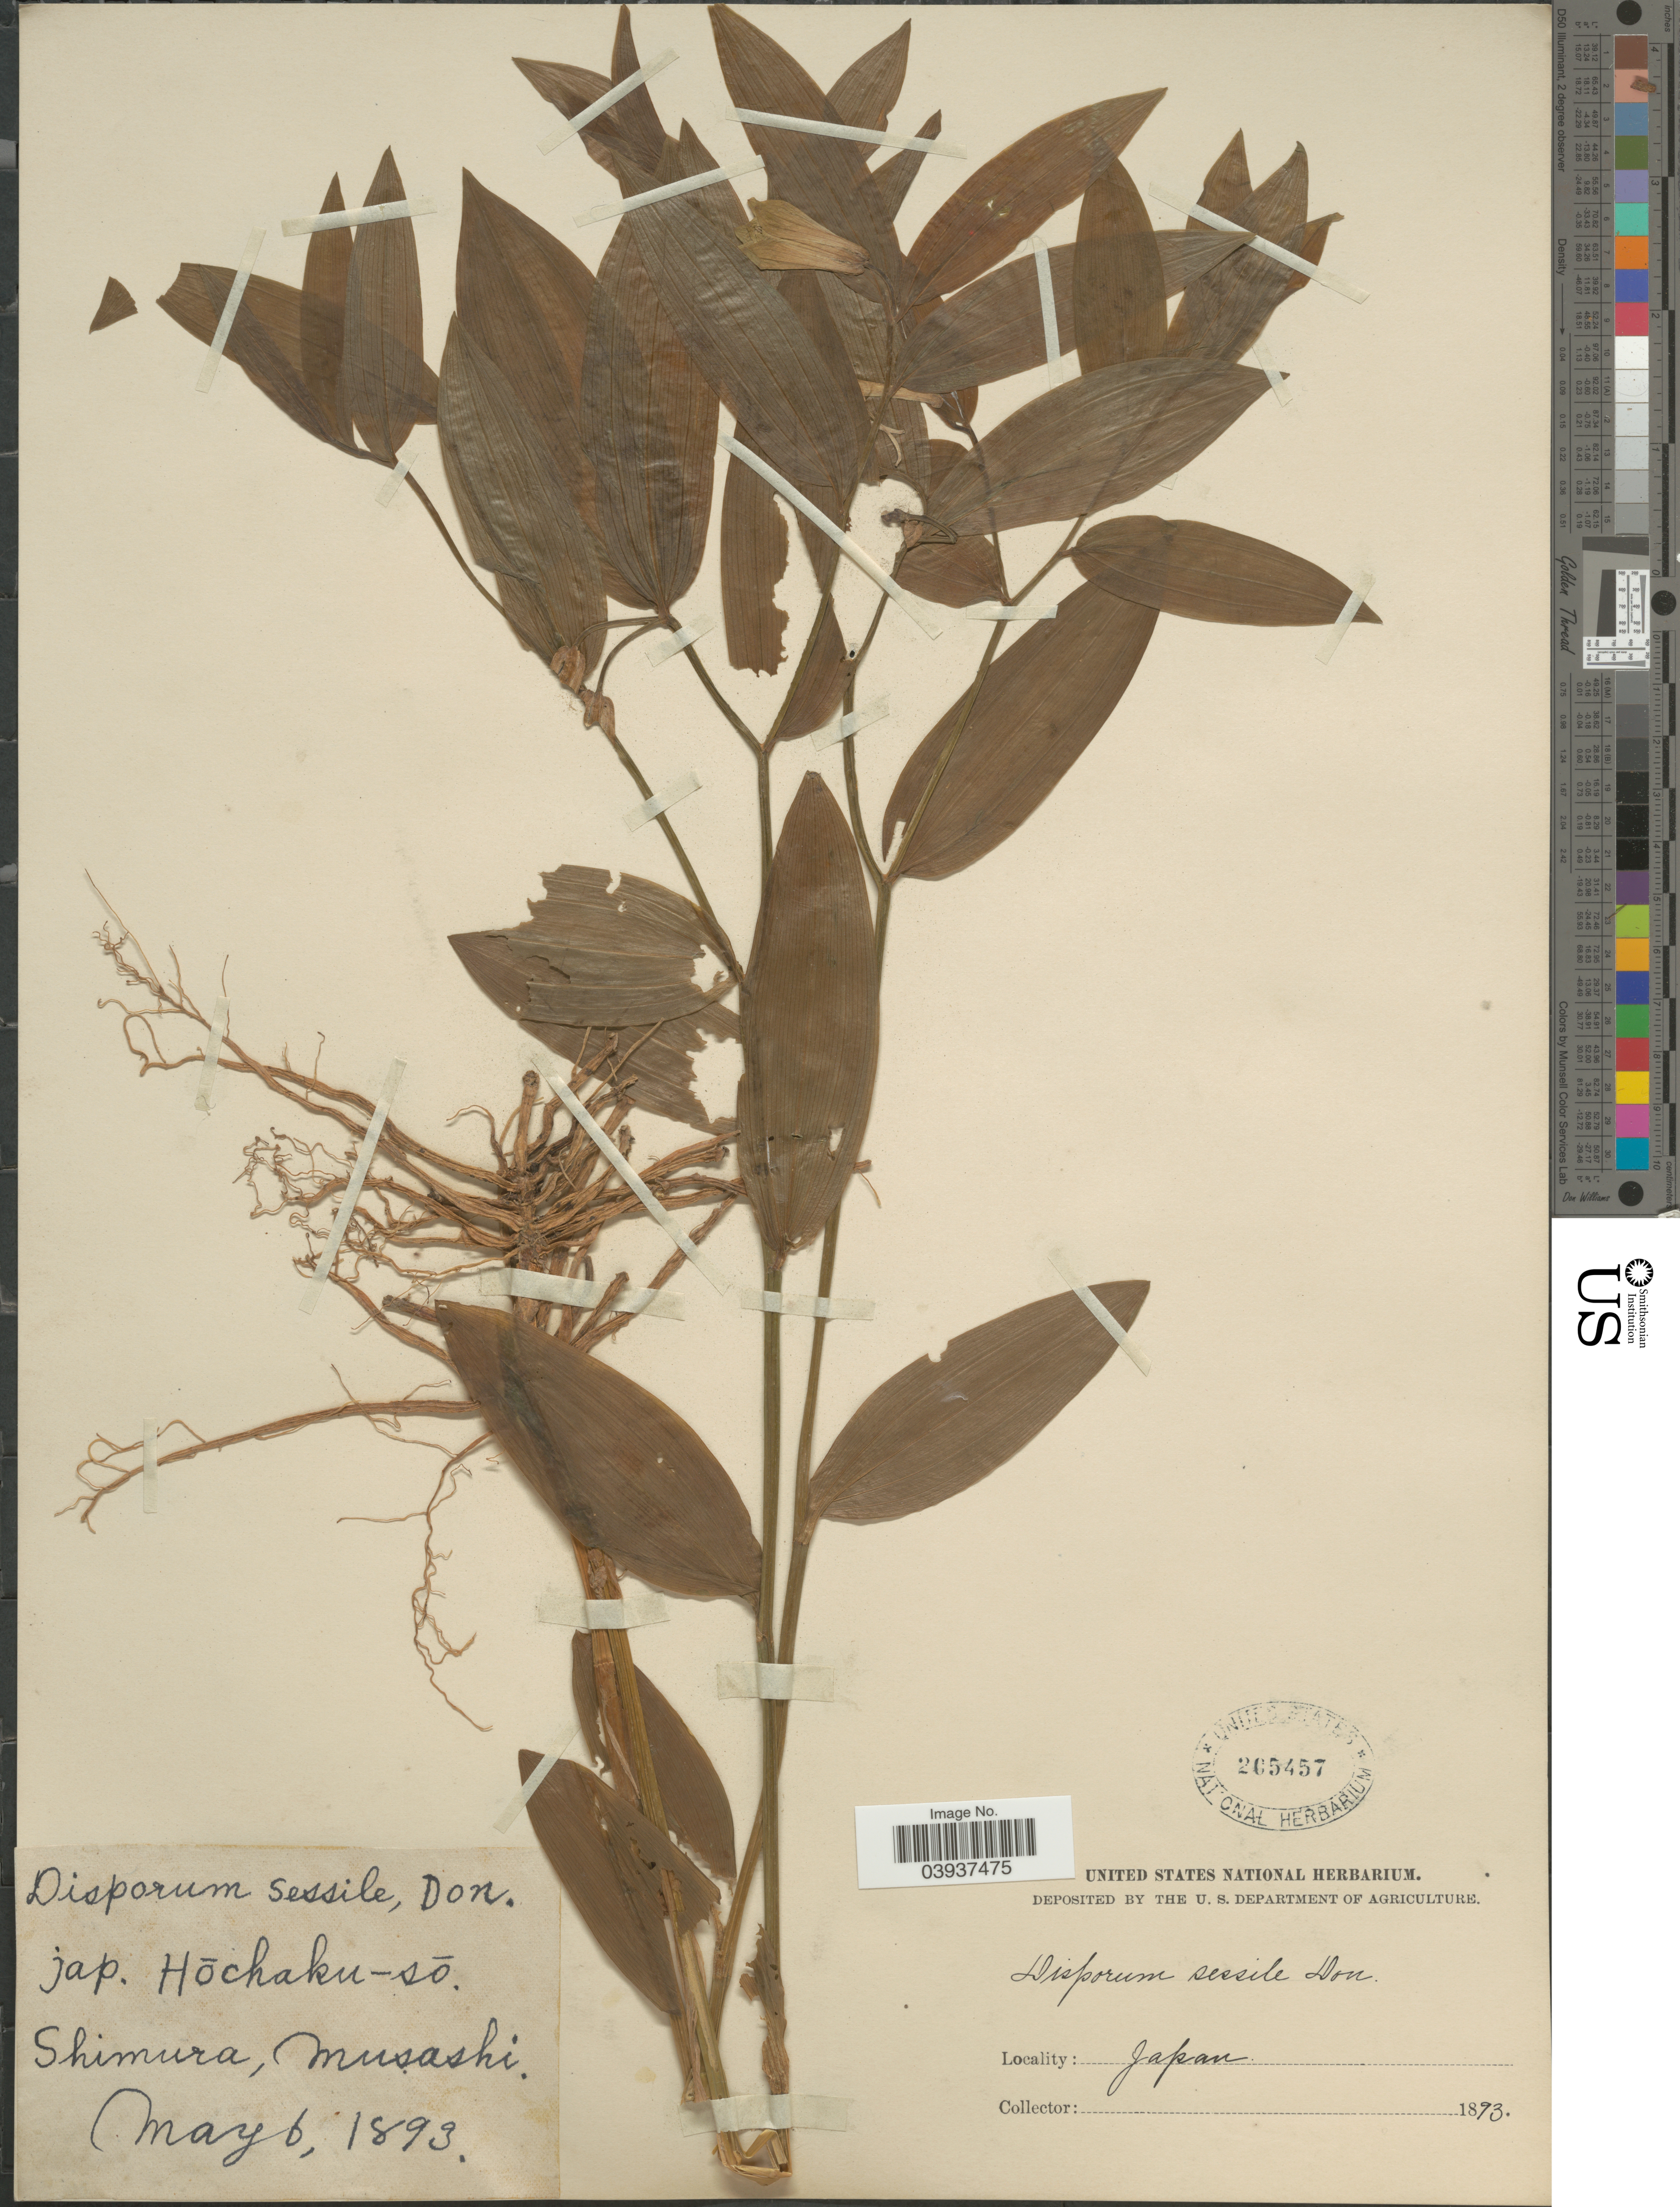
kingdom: Plantae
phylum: Tracheophyta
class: Liliopsida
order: Liliales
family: Colchicaceae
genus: Disporum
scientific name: Disporum sessile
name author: D. Don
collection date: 1893-05-06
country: Japan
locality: Shimura, Musashi.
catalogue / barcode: US 265457